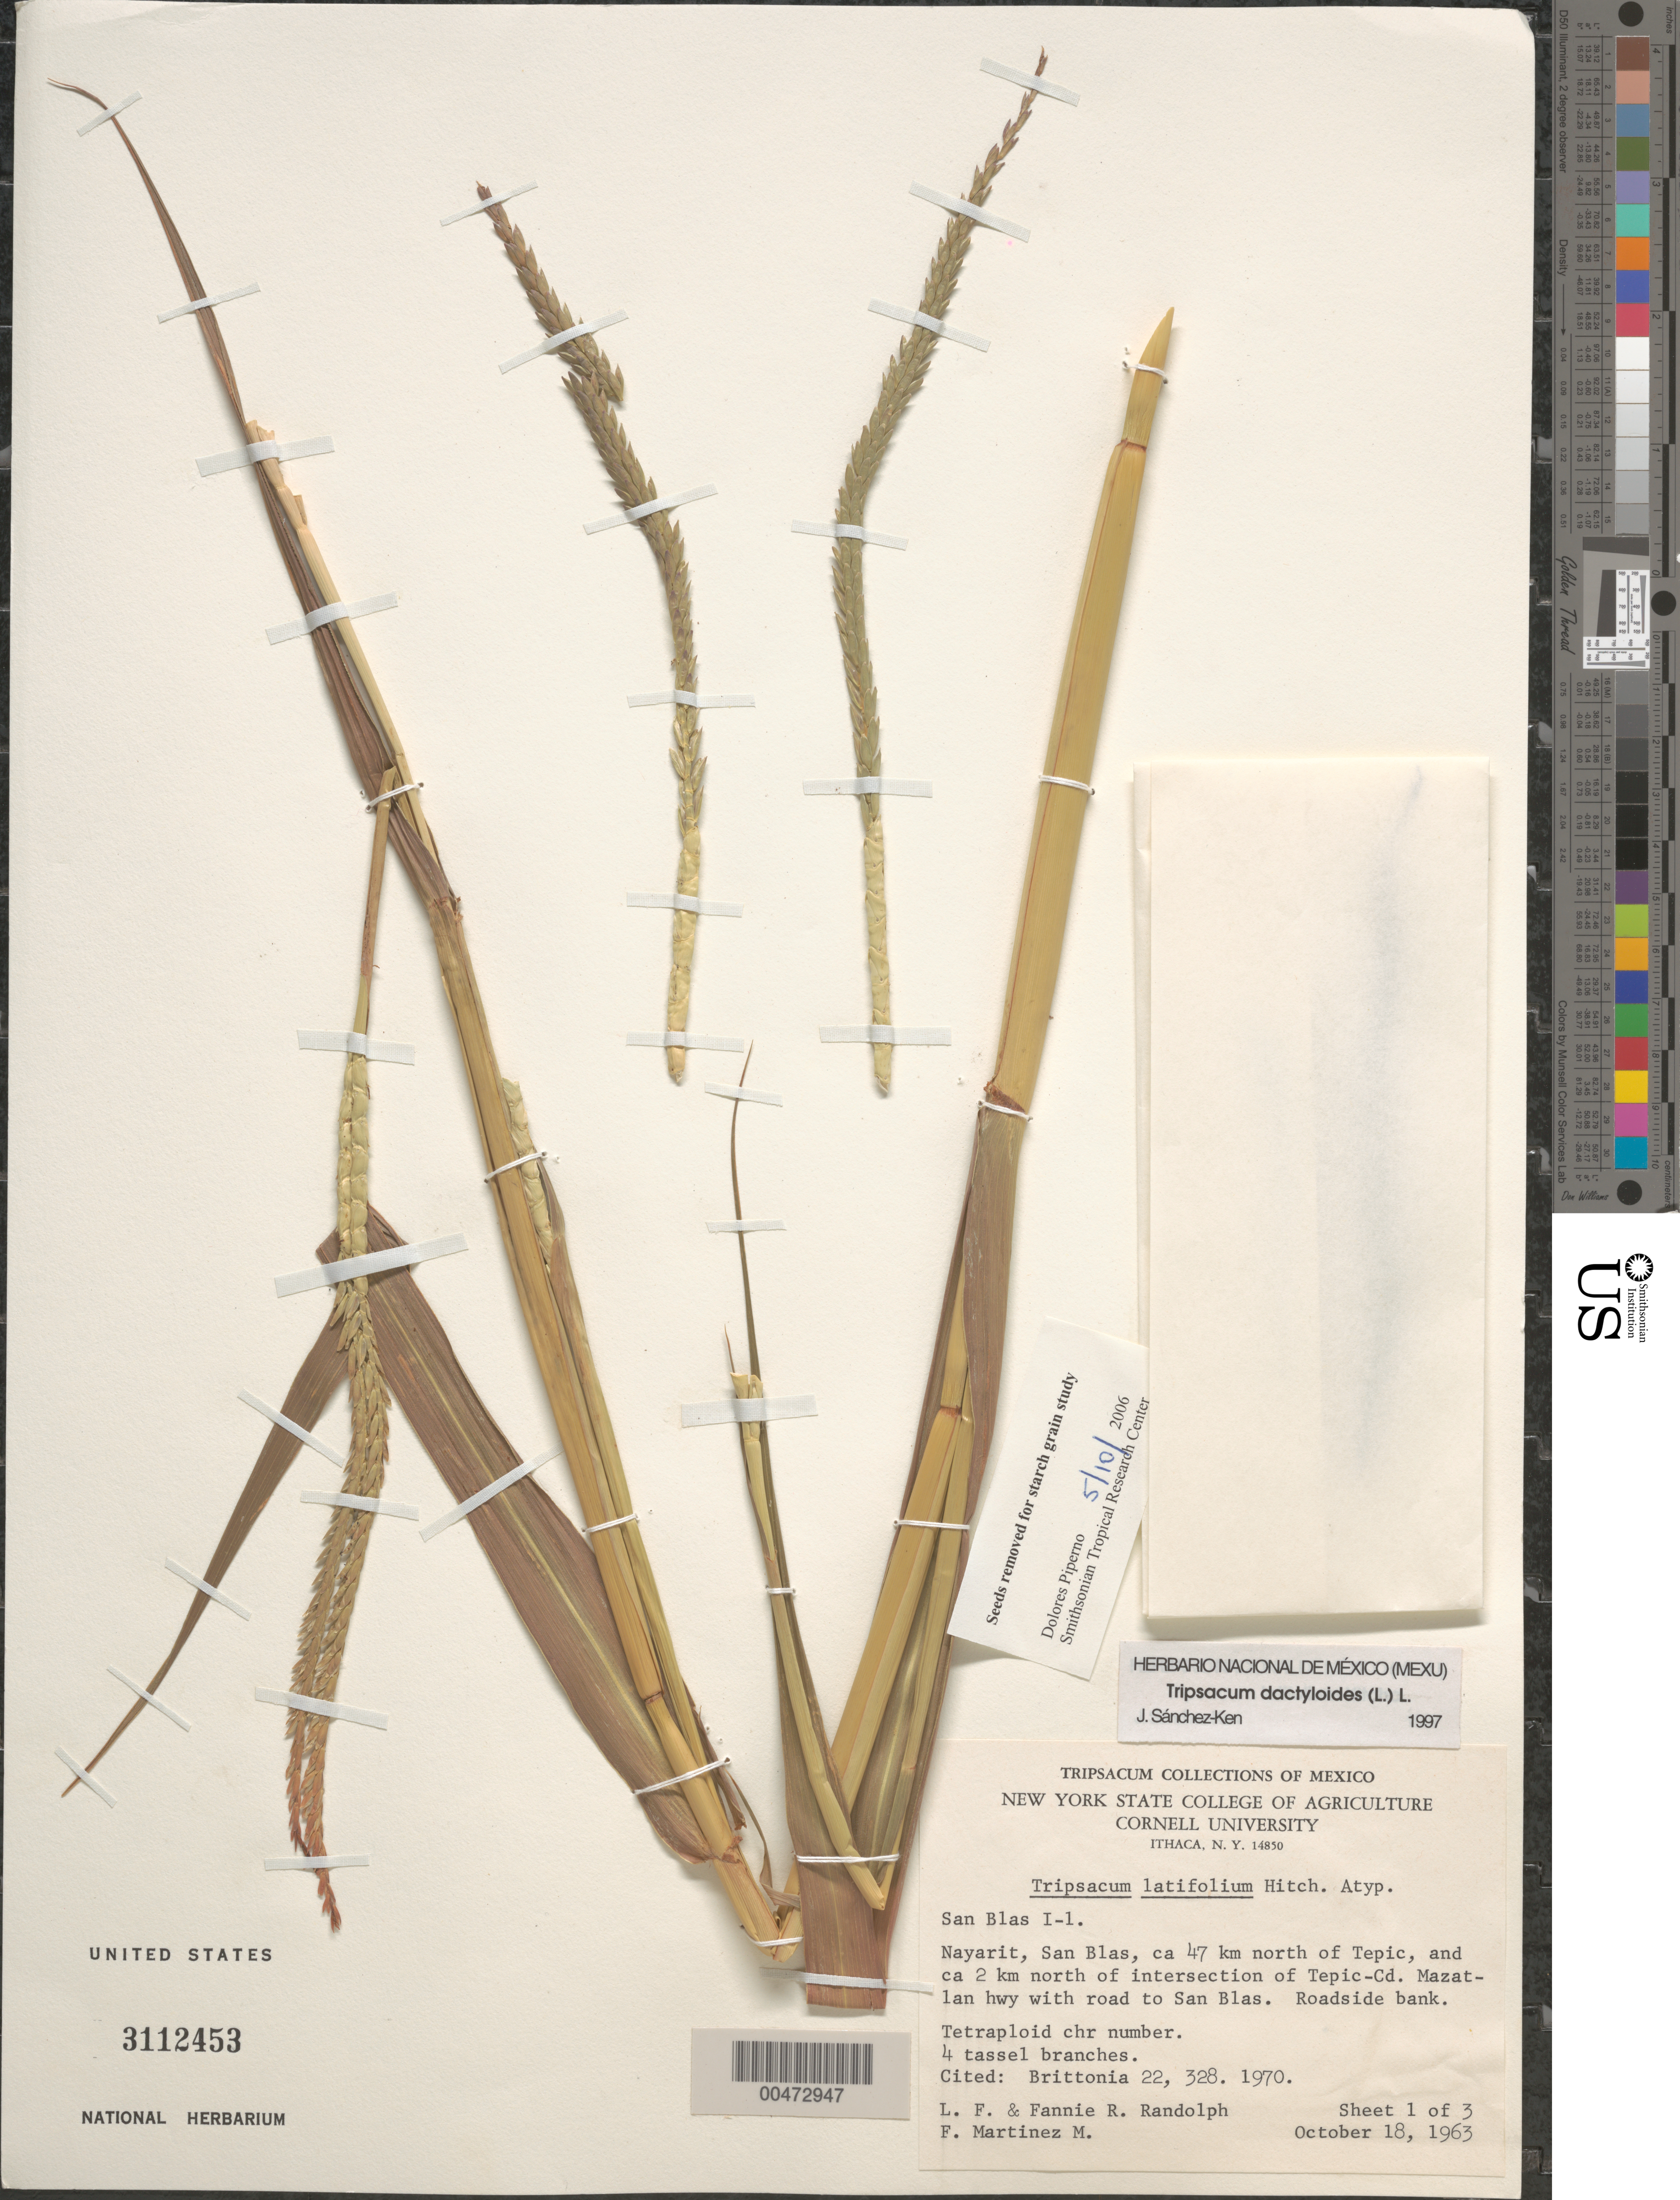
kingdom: Plantae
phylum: Tracheophyta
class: Liliopsida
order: Poales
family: Poaceae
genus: Tripsacum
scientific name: Tripsacum dactyloides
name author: (L.) L.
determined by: Sánchez-Ken, J. G.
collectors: L. F. Randolph, F. Randolph & F. Martinez-M.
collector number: San Blas I-1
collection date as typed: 18 Oct 1963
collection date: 1963-10-18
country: Mexico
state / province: Nayarit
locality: San Blas, ca 47 km N of Tepic, & ca 2 km N of intersection of Tepic-Cd. Mazatlan hwy with rd to San Blas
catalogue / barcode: US 3112453